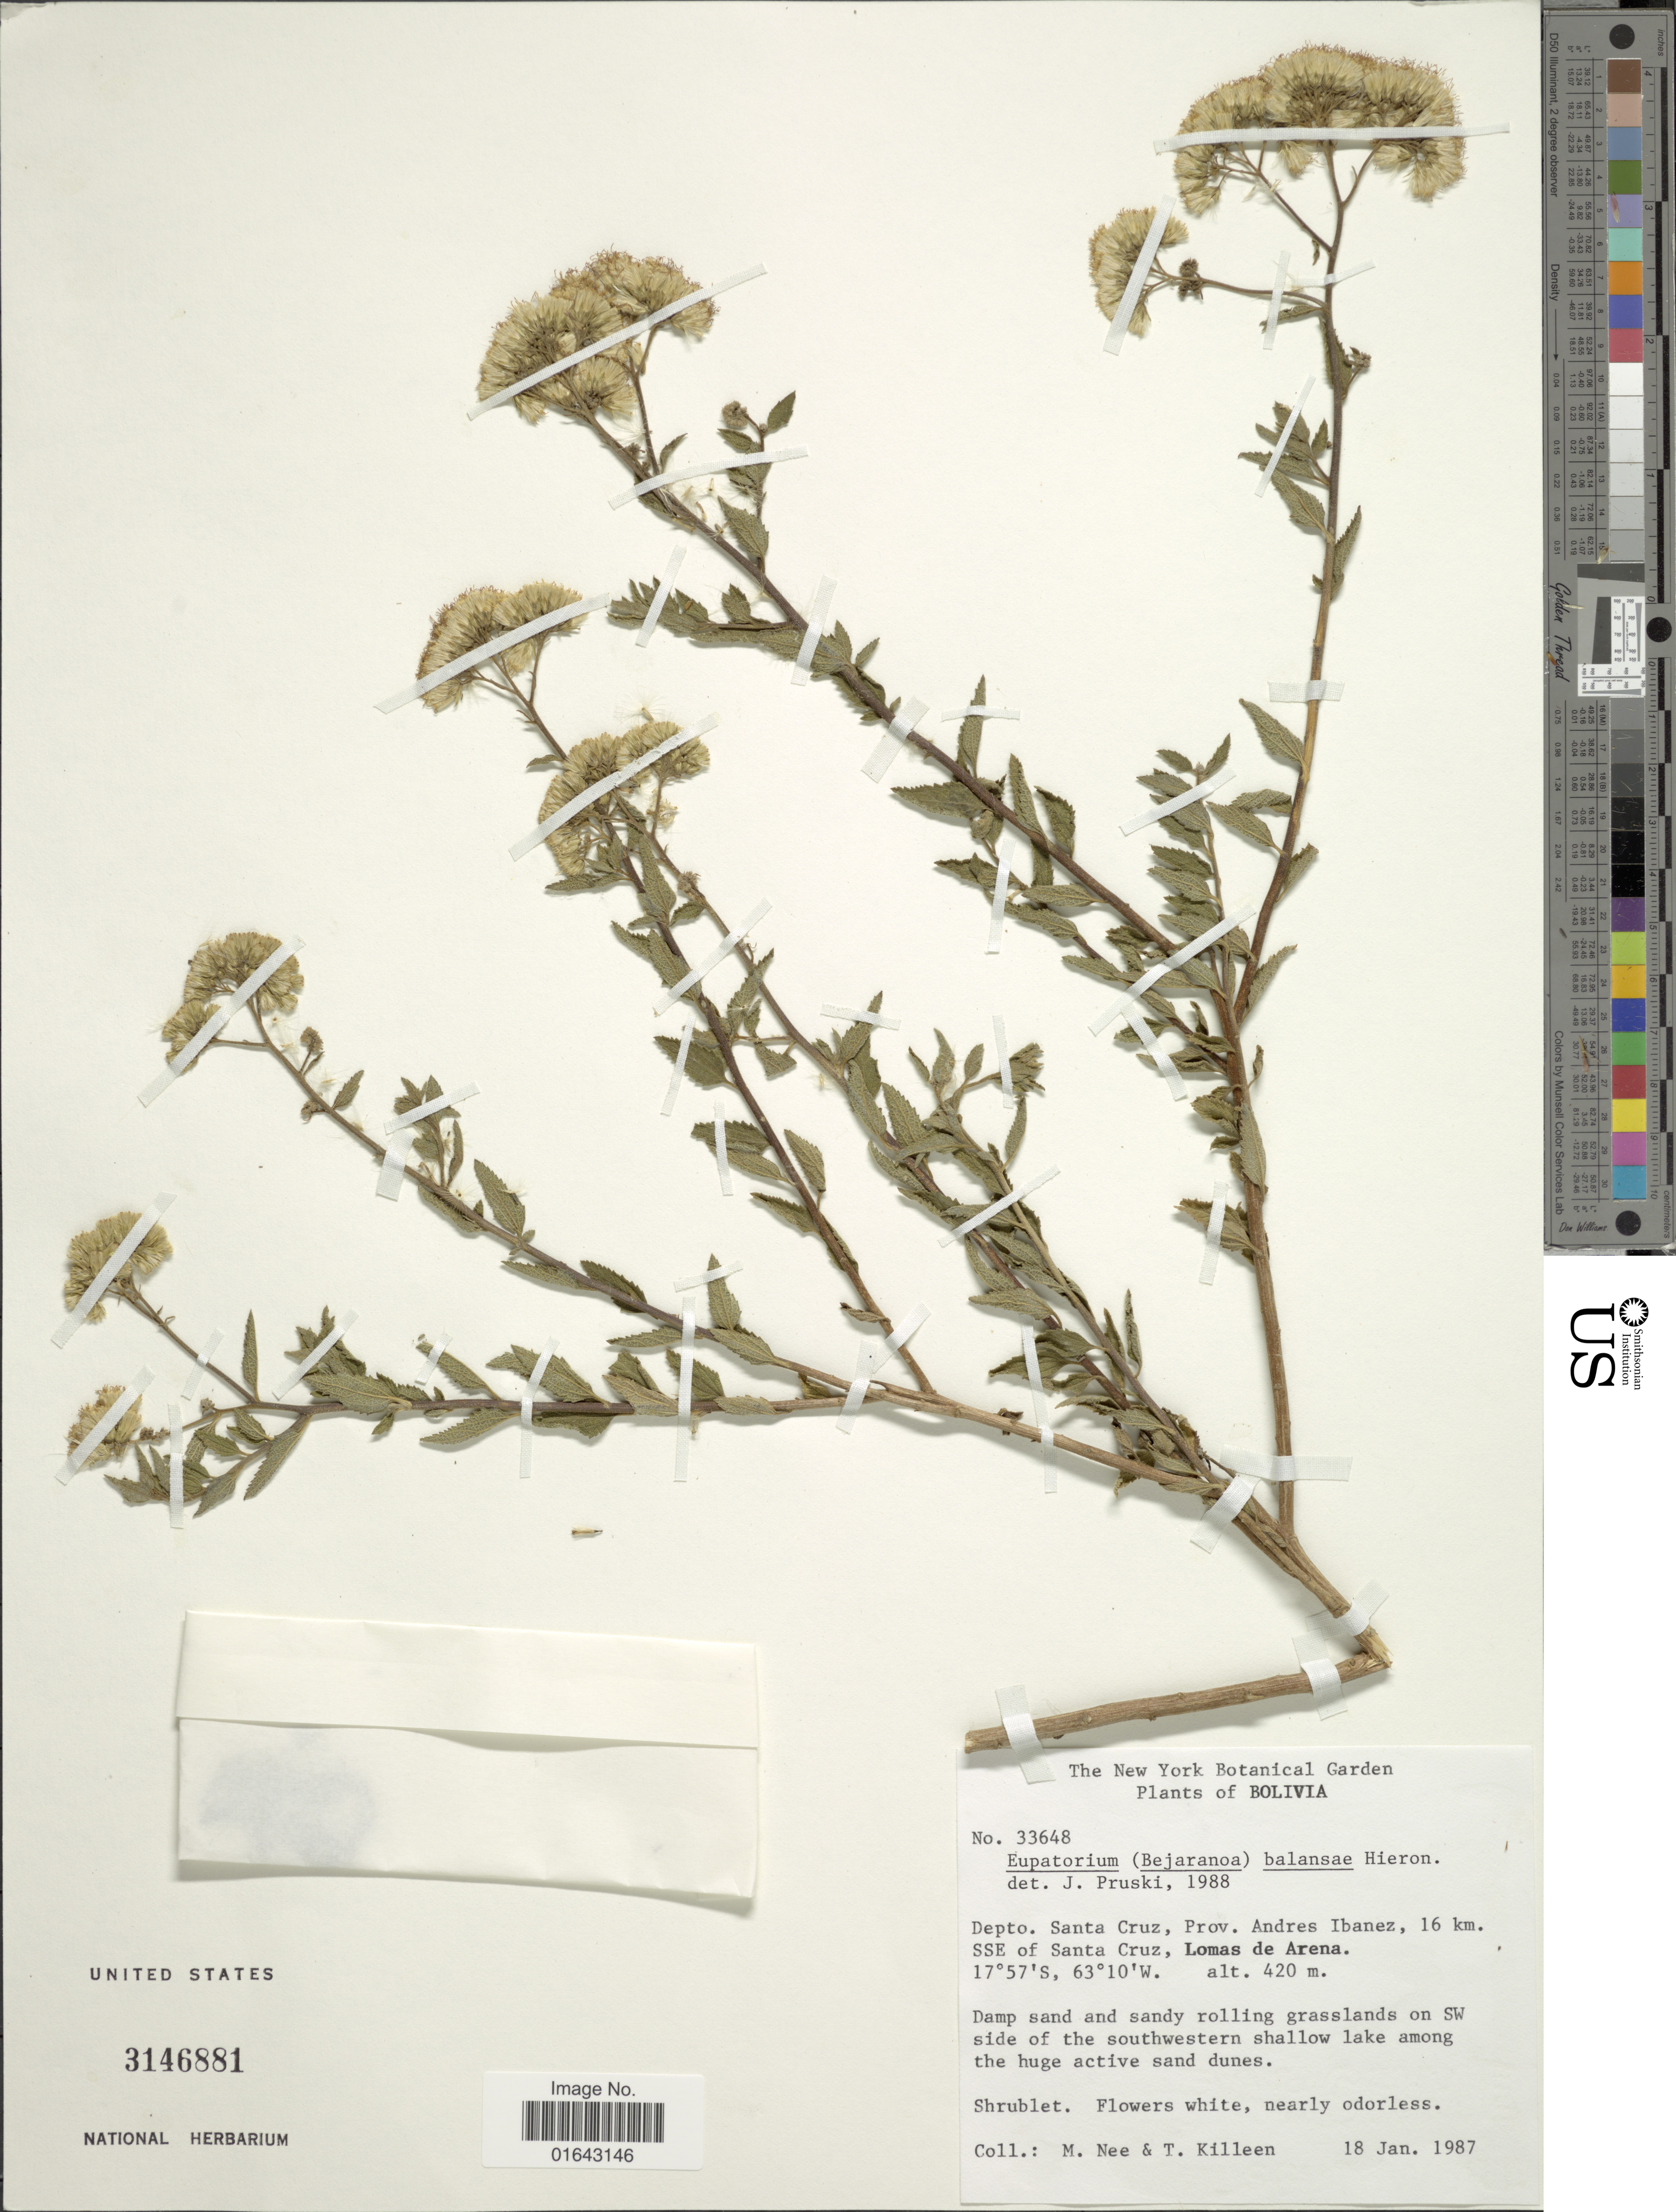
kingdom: Plantae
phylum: Tracheophyta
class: Magnoliopsida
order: Asterales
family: Asteraceae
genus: Bejaranoa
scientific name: Bejaranoa balansae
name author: (Hieron.) R.M. King & H. Rob.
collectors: M. Nee & T. J. Killeen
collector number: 33648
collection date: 1987-01-18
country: Bolivia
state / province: Santa Cruz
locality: Depto. Santa Cruz, Prov. Andres Ibanez, 16 km. SSE of Santa Cruz, Lomas de Arena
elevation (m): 420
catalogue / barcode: US 3146881